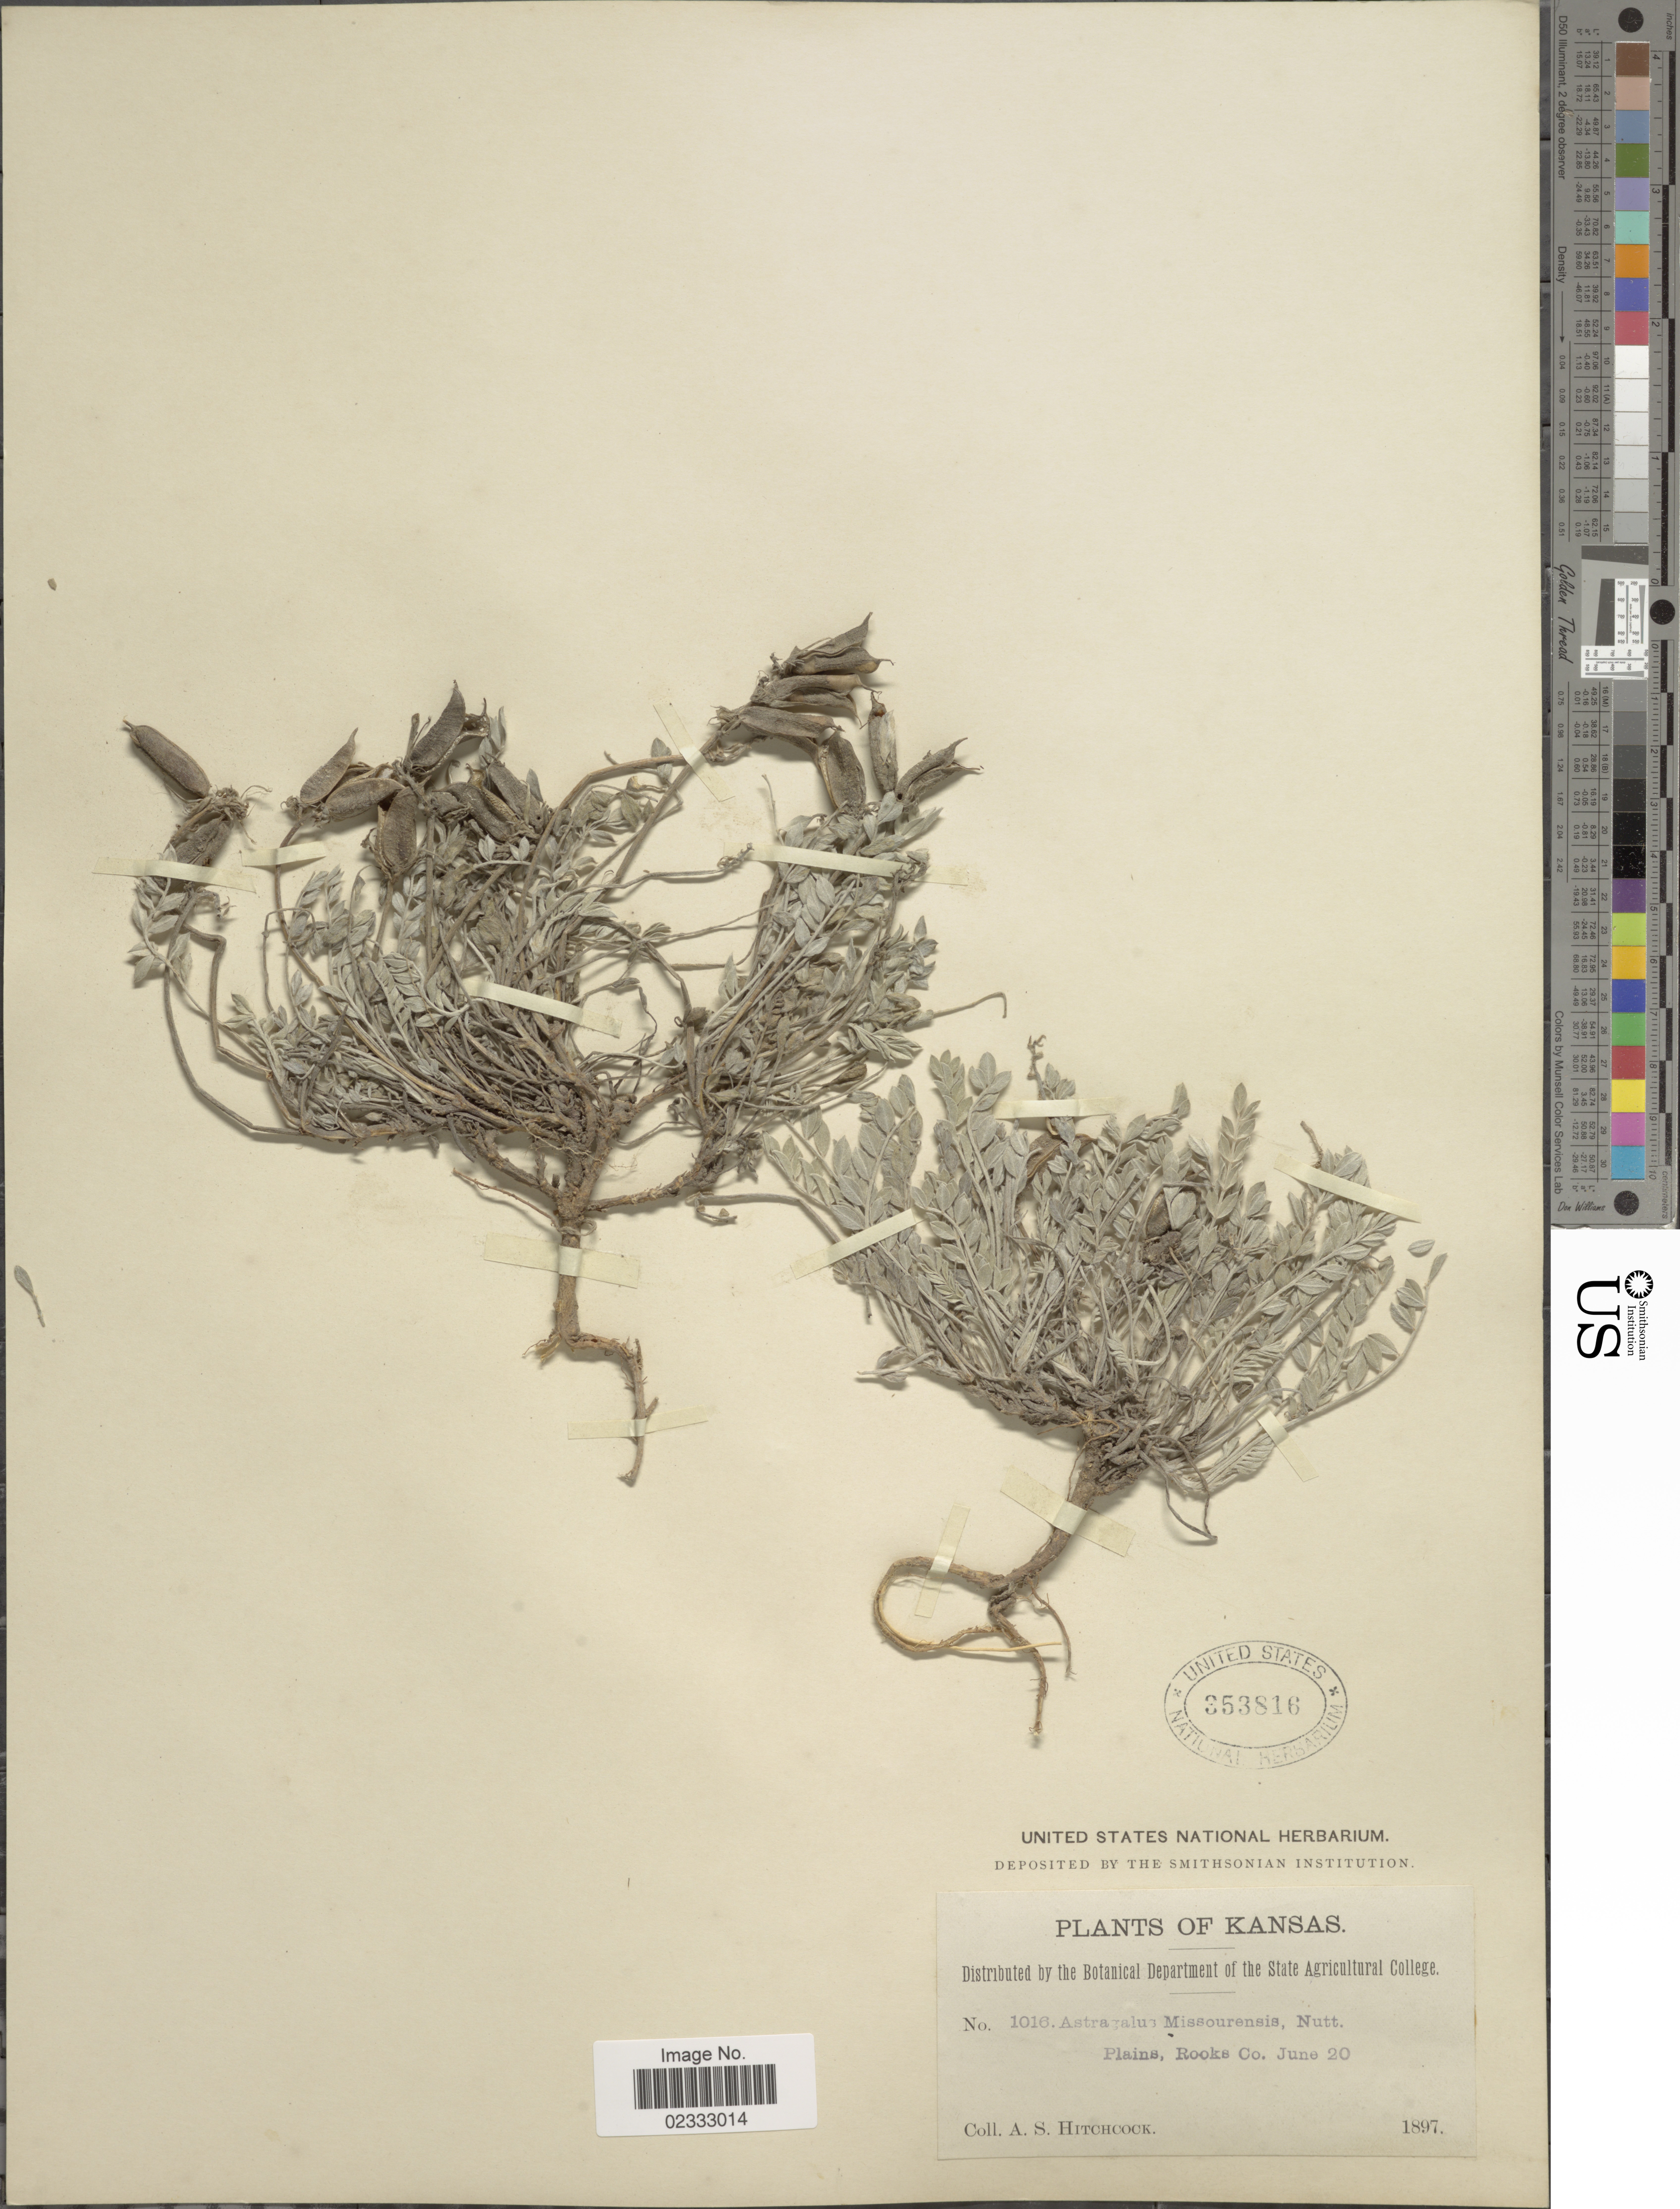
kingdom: Plantae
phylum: Tracheophyta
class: Magnoliopsida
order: Fabales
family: Fabaceae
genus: Astragalus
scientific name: Astragalus missouriensis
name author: Nutt.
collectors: A. S. Hitchcock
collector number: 1016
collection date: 1897-06-20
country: United States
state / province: Kansas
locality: Rooks Co.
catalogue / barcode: US 353816